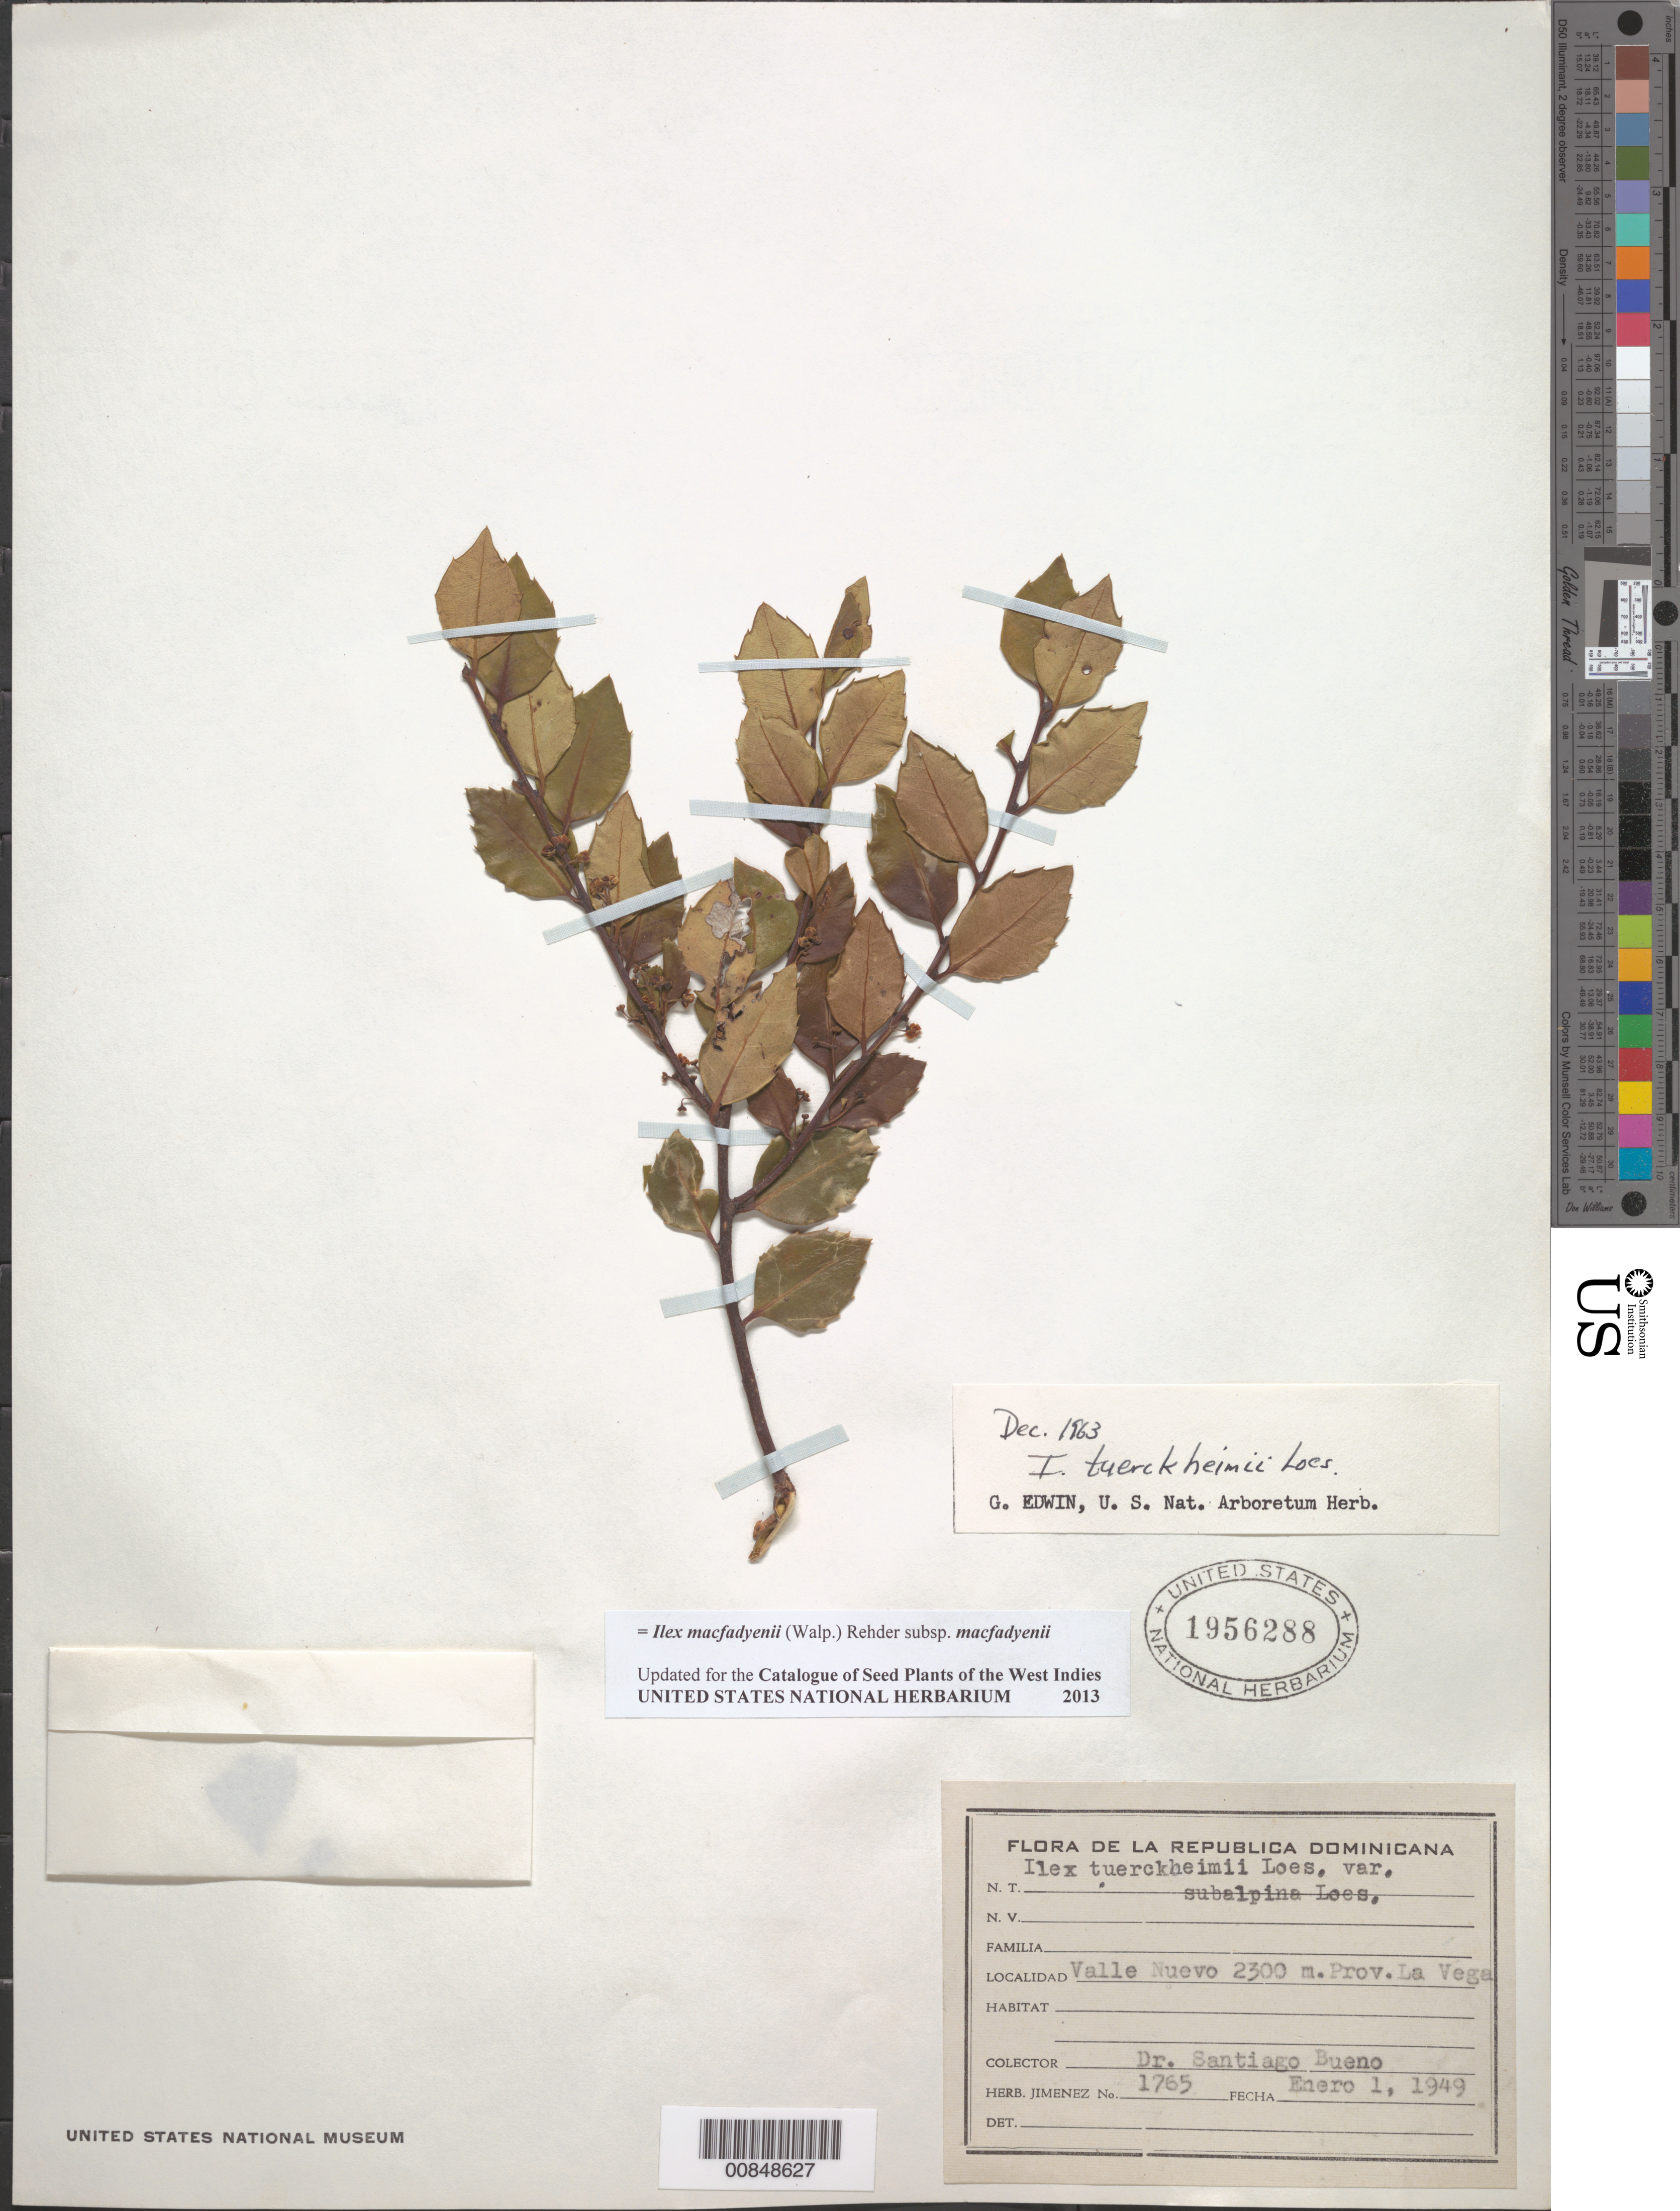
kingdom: Plantae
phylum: Tracheophyta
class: Magnoliopsida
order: Aquifoliales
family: Aquifoliaceae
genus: Ilex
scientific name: Ilex macfadyenii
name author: Rehder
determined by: Edwin, G.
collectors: S. Bueno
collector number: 1765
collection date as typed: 01 Jan 1949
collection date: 1949-01-01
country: Dominican Republic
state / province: La Vega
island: Hispaniola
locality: Valle Nuevo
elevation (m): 2300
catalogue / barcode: US 1956288